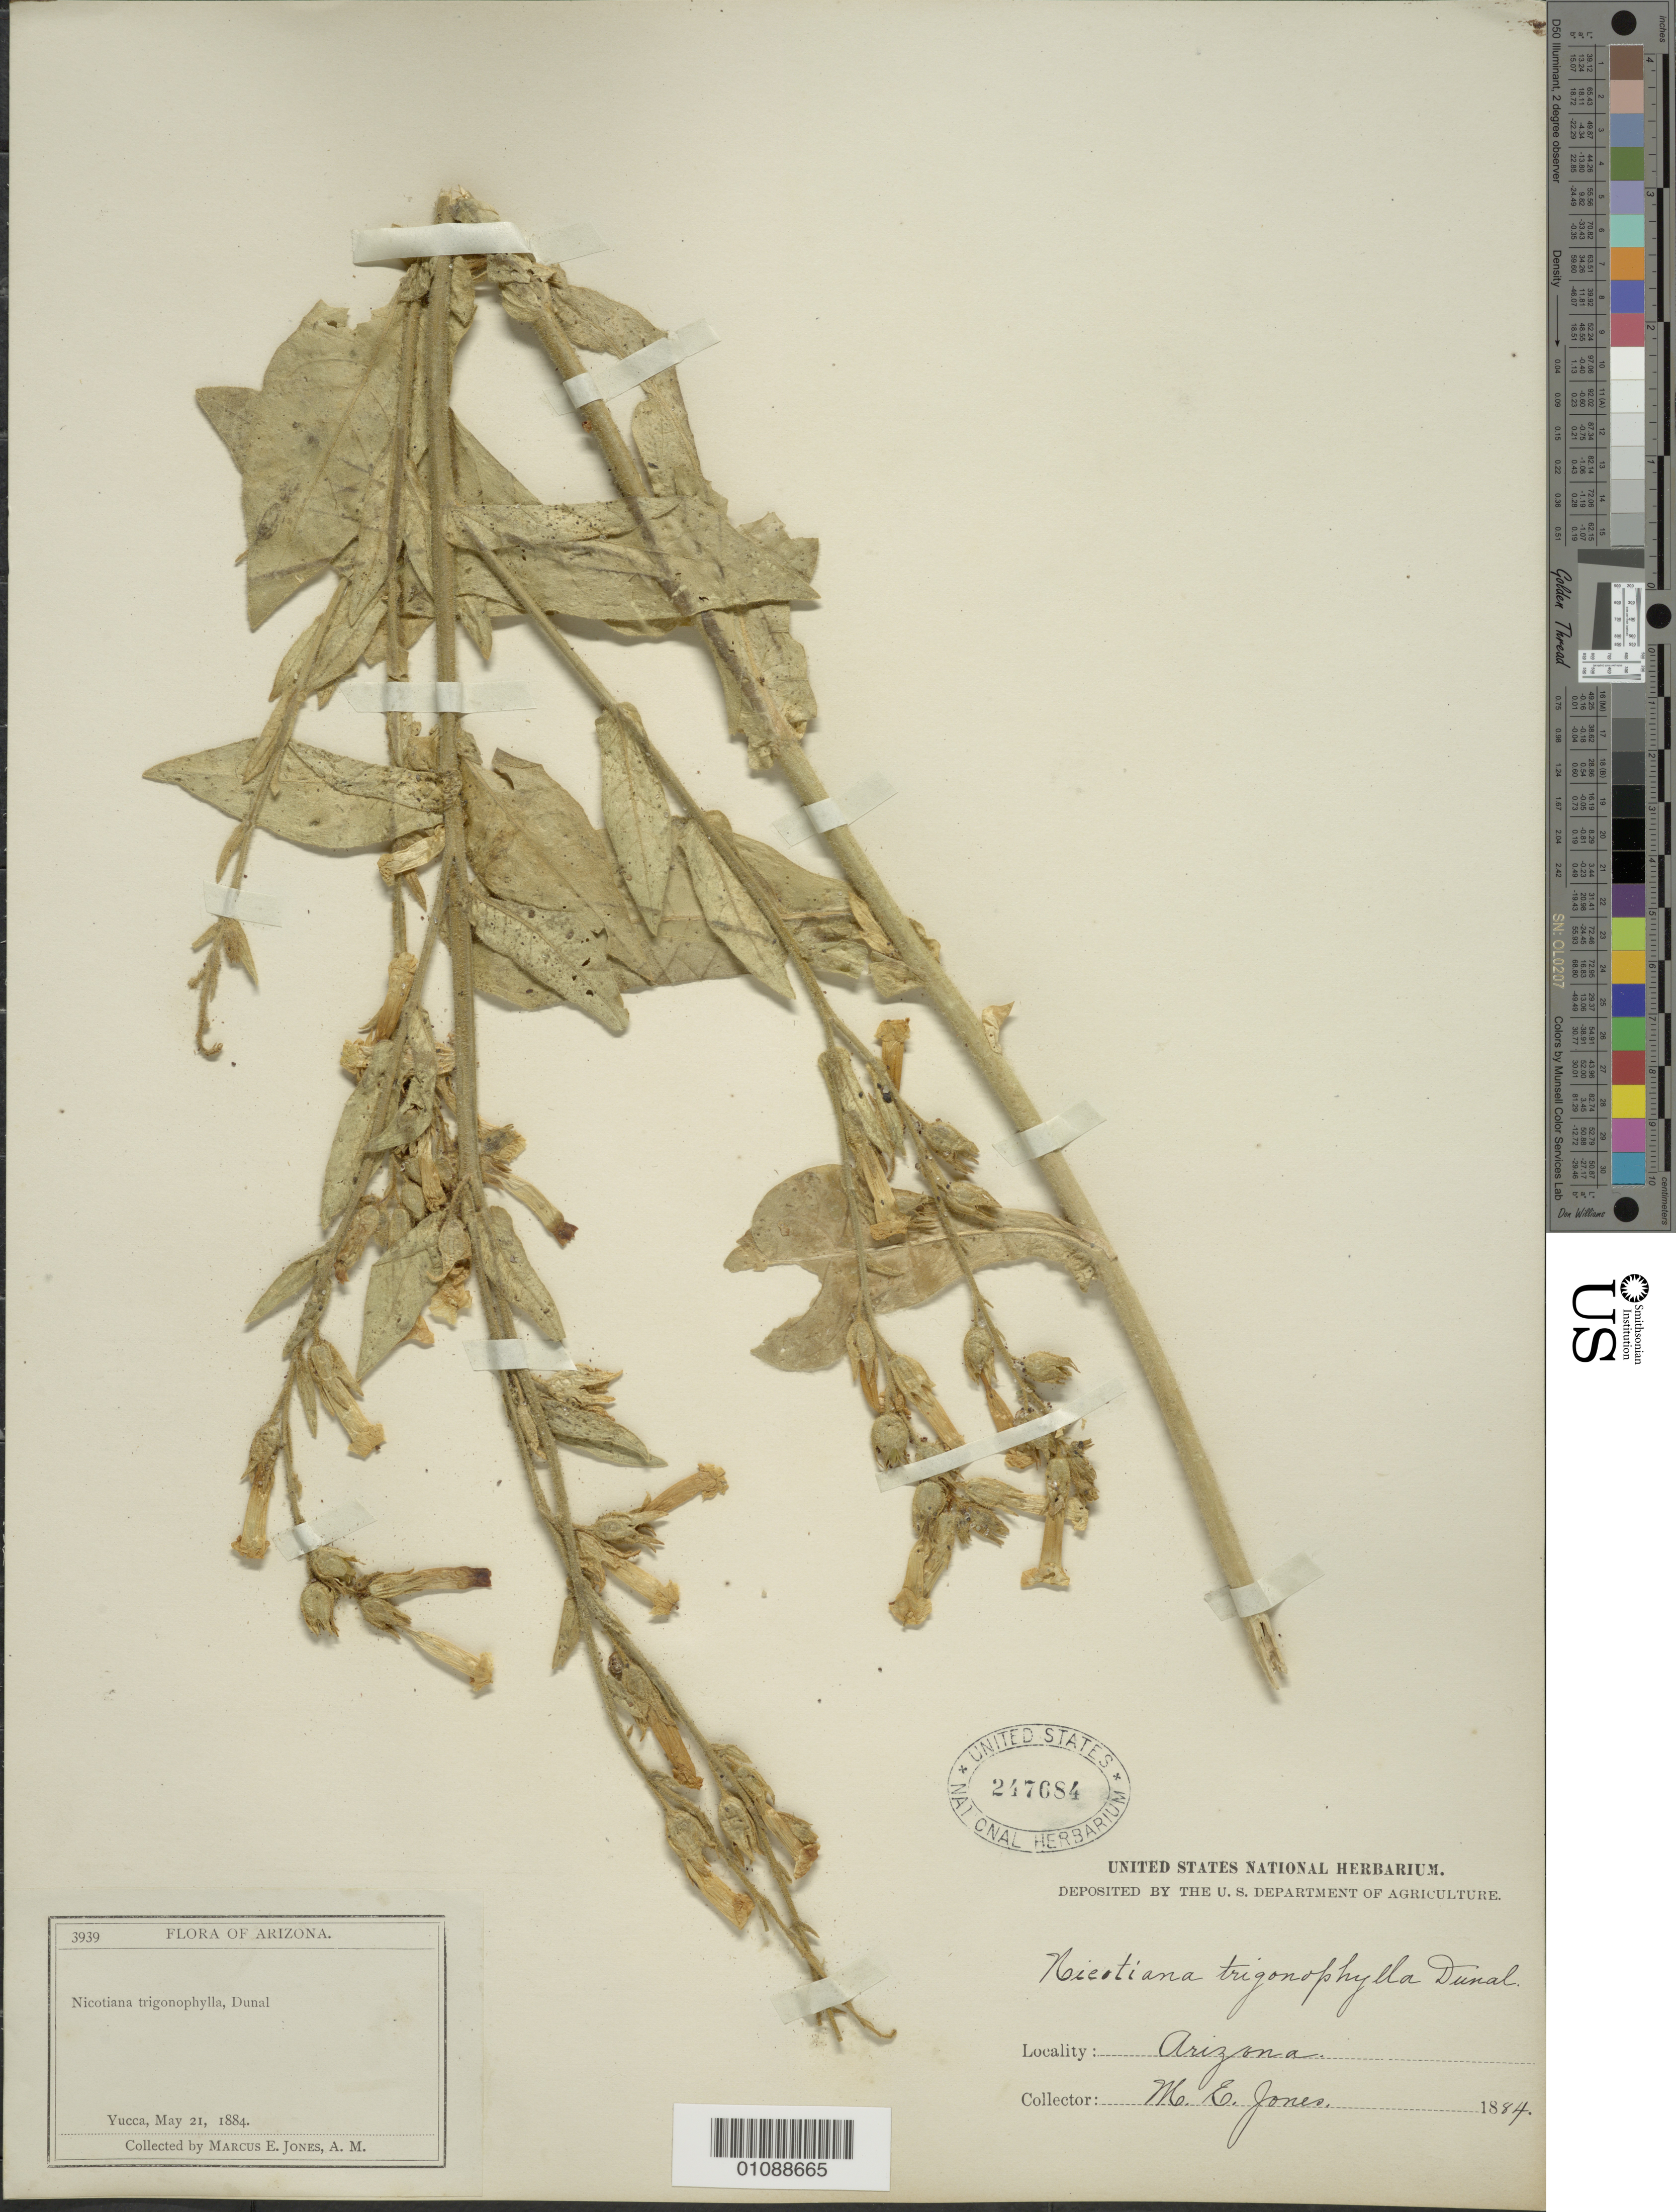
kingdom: Plantae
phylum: Tracheophyta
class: Magnoliopsida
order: Solanales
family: Solanaceae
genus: Nicotiana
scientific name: Nicotiana trigonophylla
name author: Dunal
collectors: M. E. Jones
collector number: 3939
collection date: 1884-05-21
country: United States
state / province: Arizona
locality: Yucca.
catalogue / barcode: US 247684